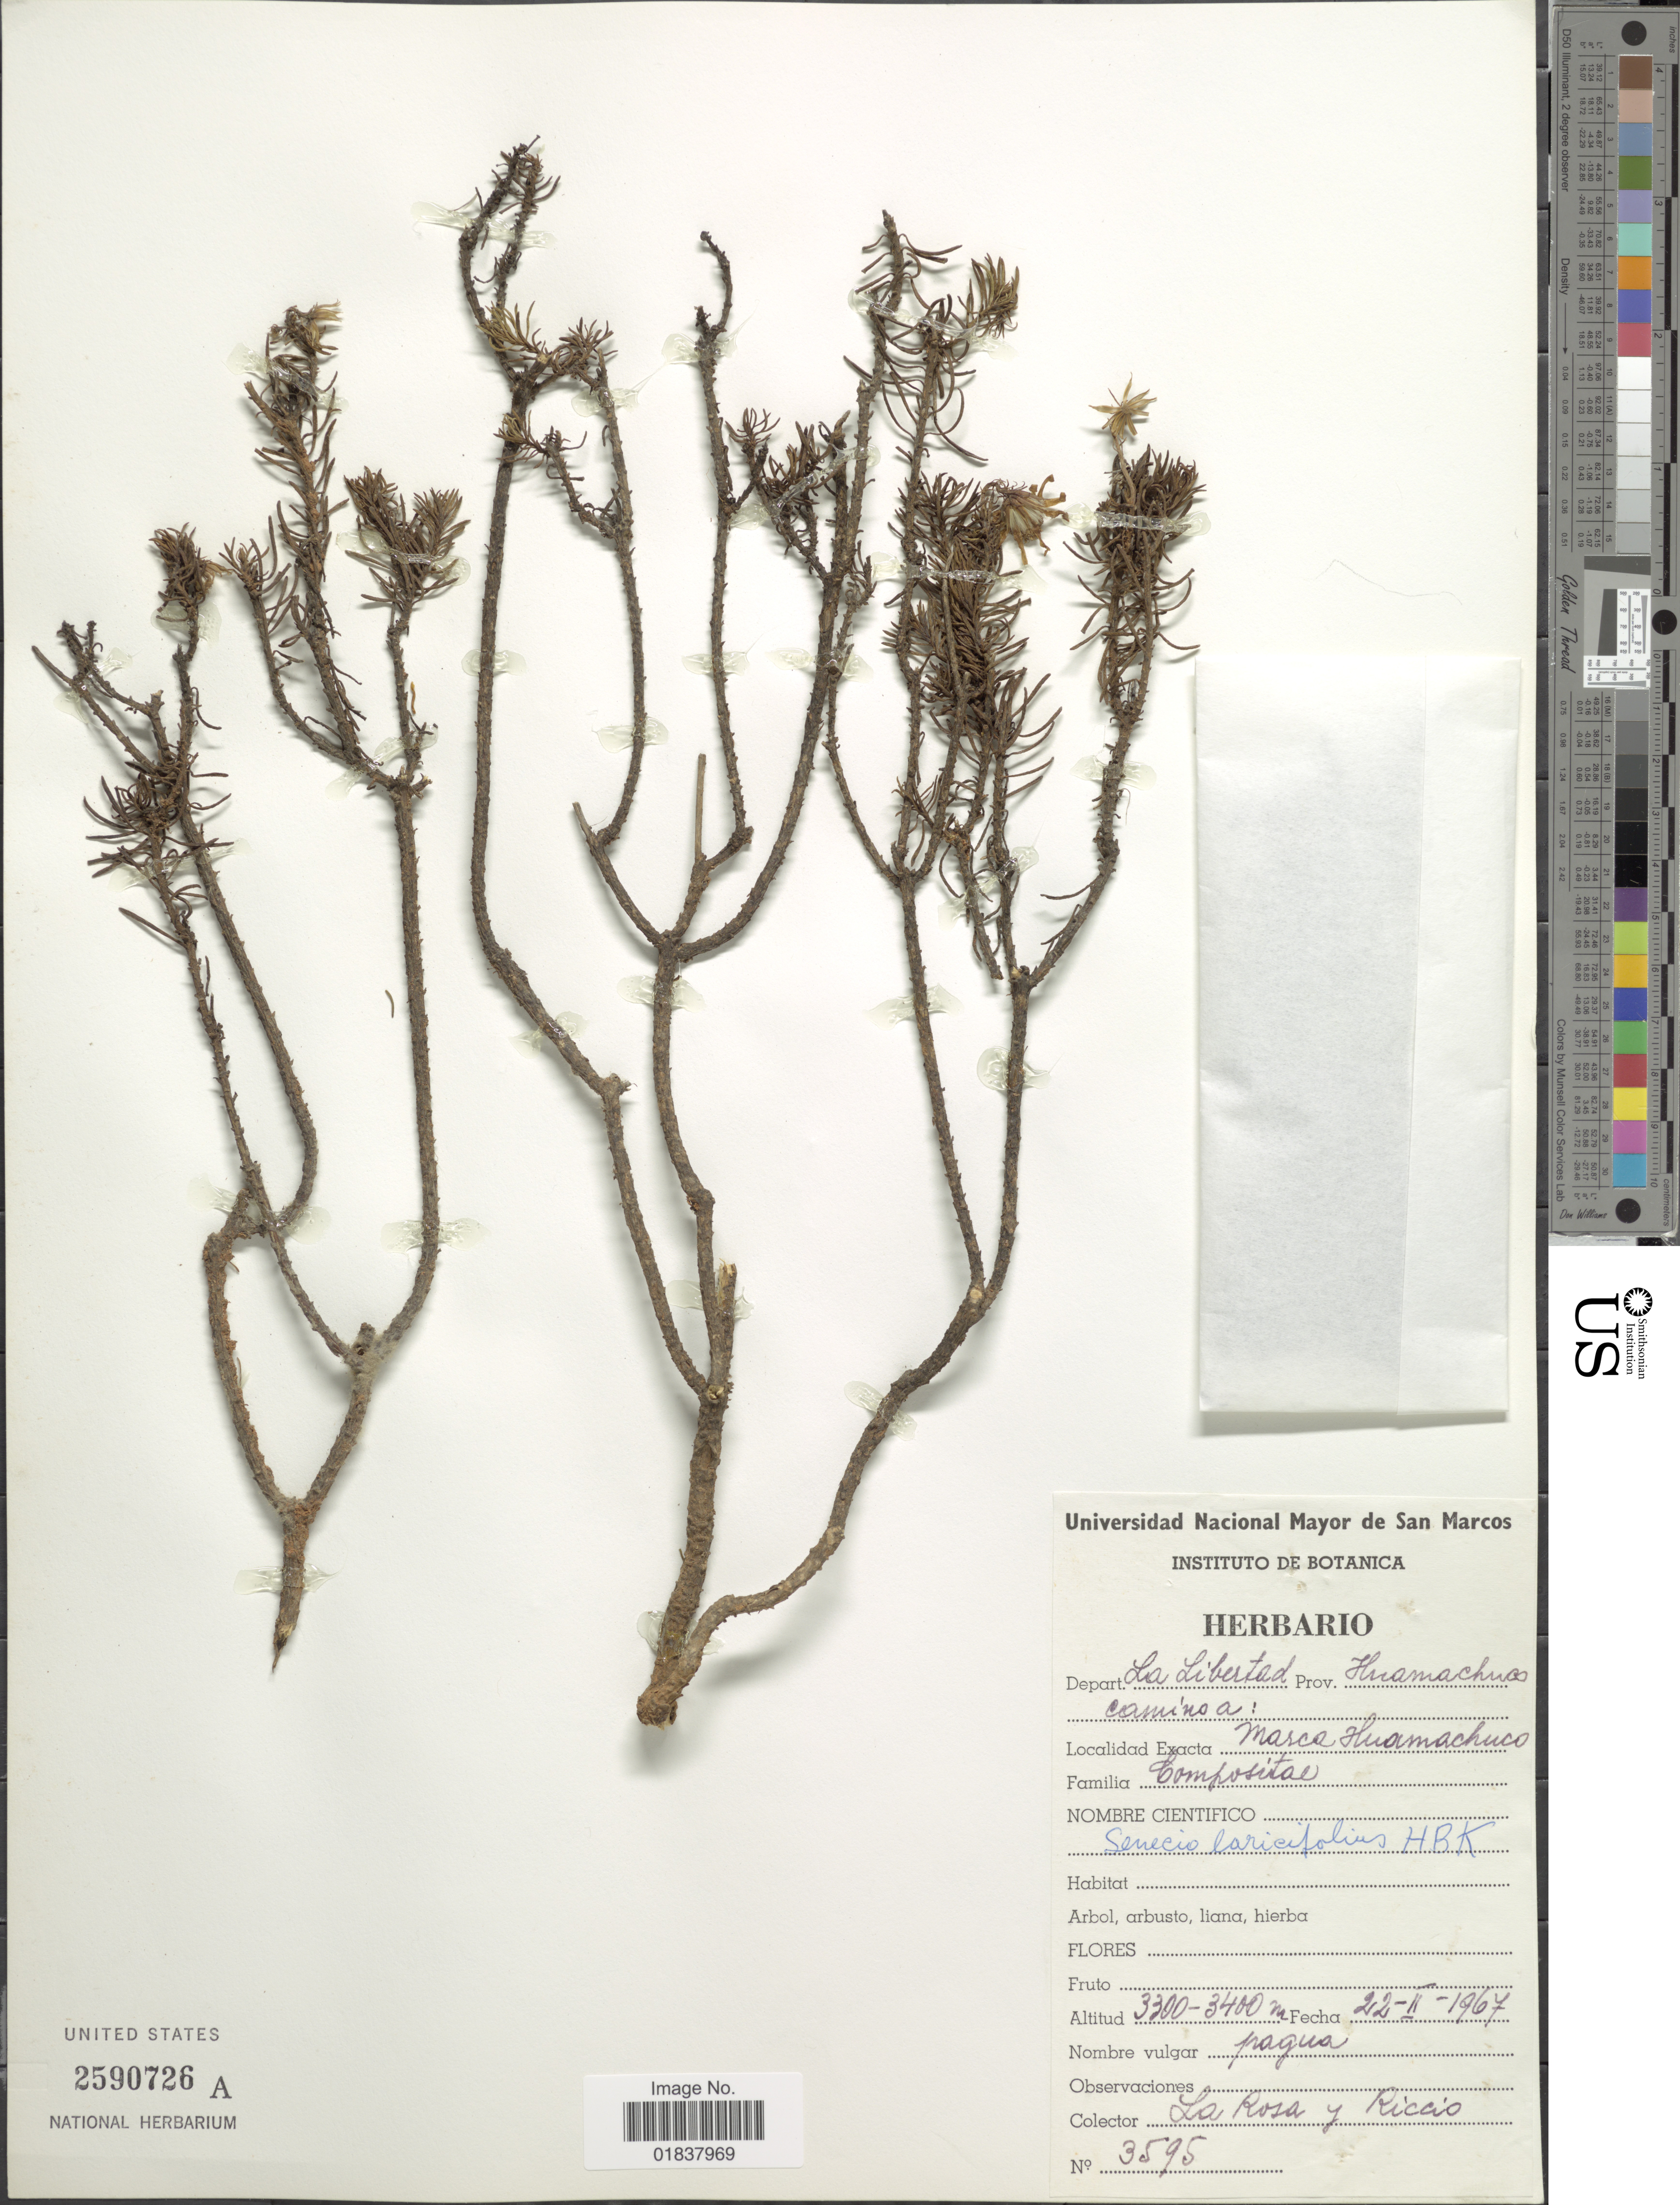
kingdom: Plantae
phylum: Tracheophyta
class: Magnoliopsida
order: Asterales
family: Asteraceae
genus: Senecio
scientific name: Senecio laricifolius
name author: Kunth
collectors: -. La Rosa & Riccio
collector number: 3595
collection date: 1967-02-22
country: Peru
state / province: La Libertad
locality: Prov. Huamachuco, Marcahuamachuco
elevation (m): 3300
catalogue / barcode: US 2590726A